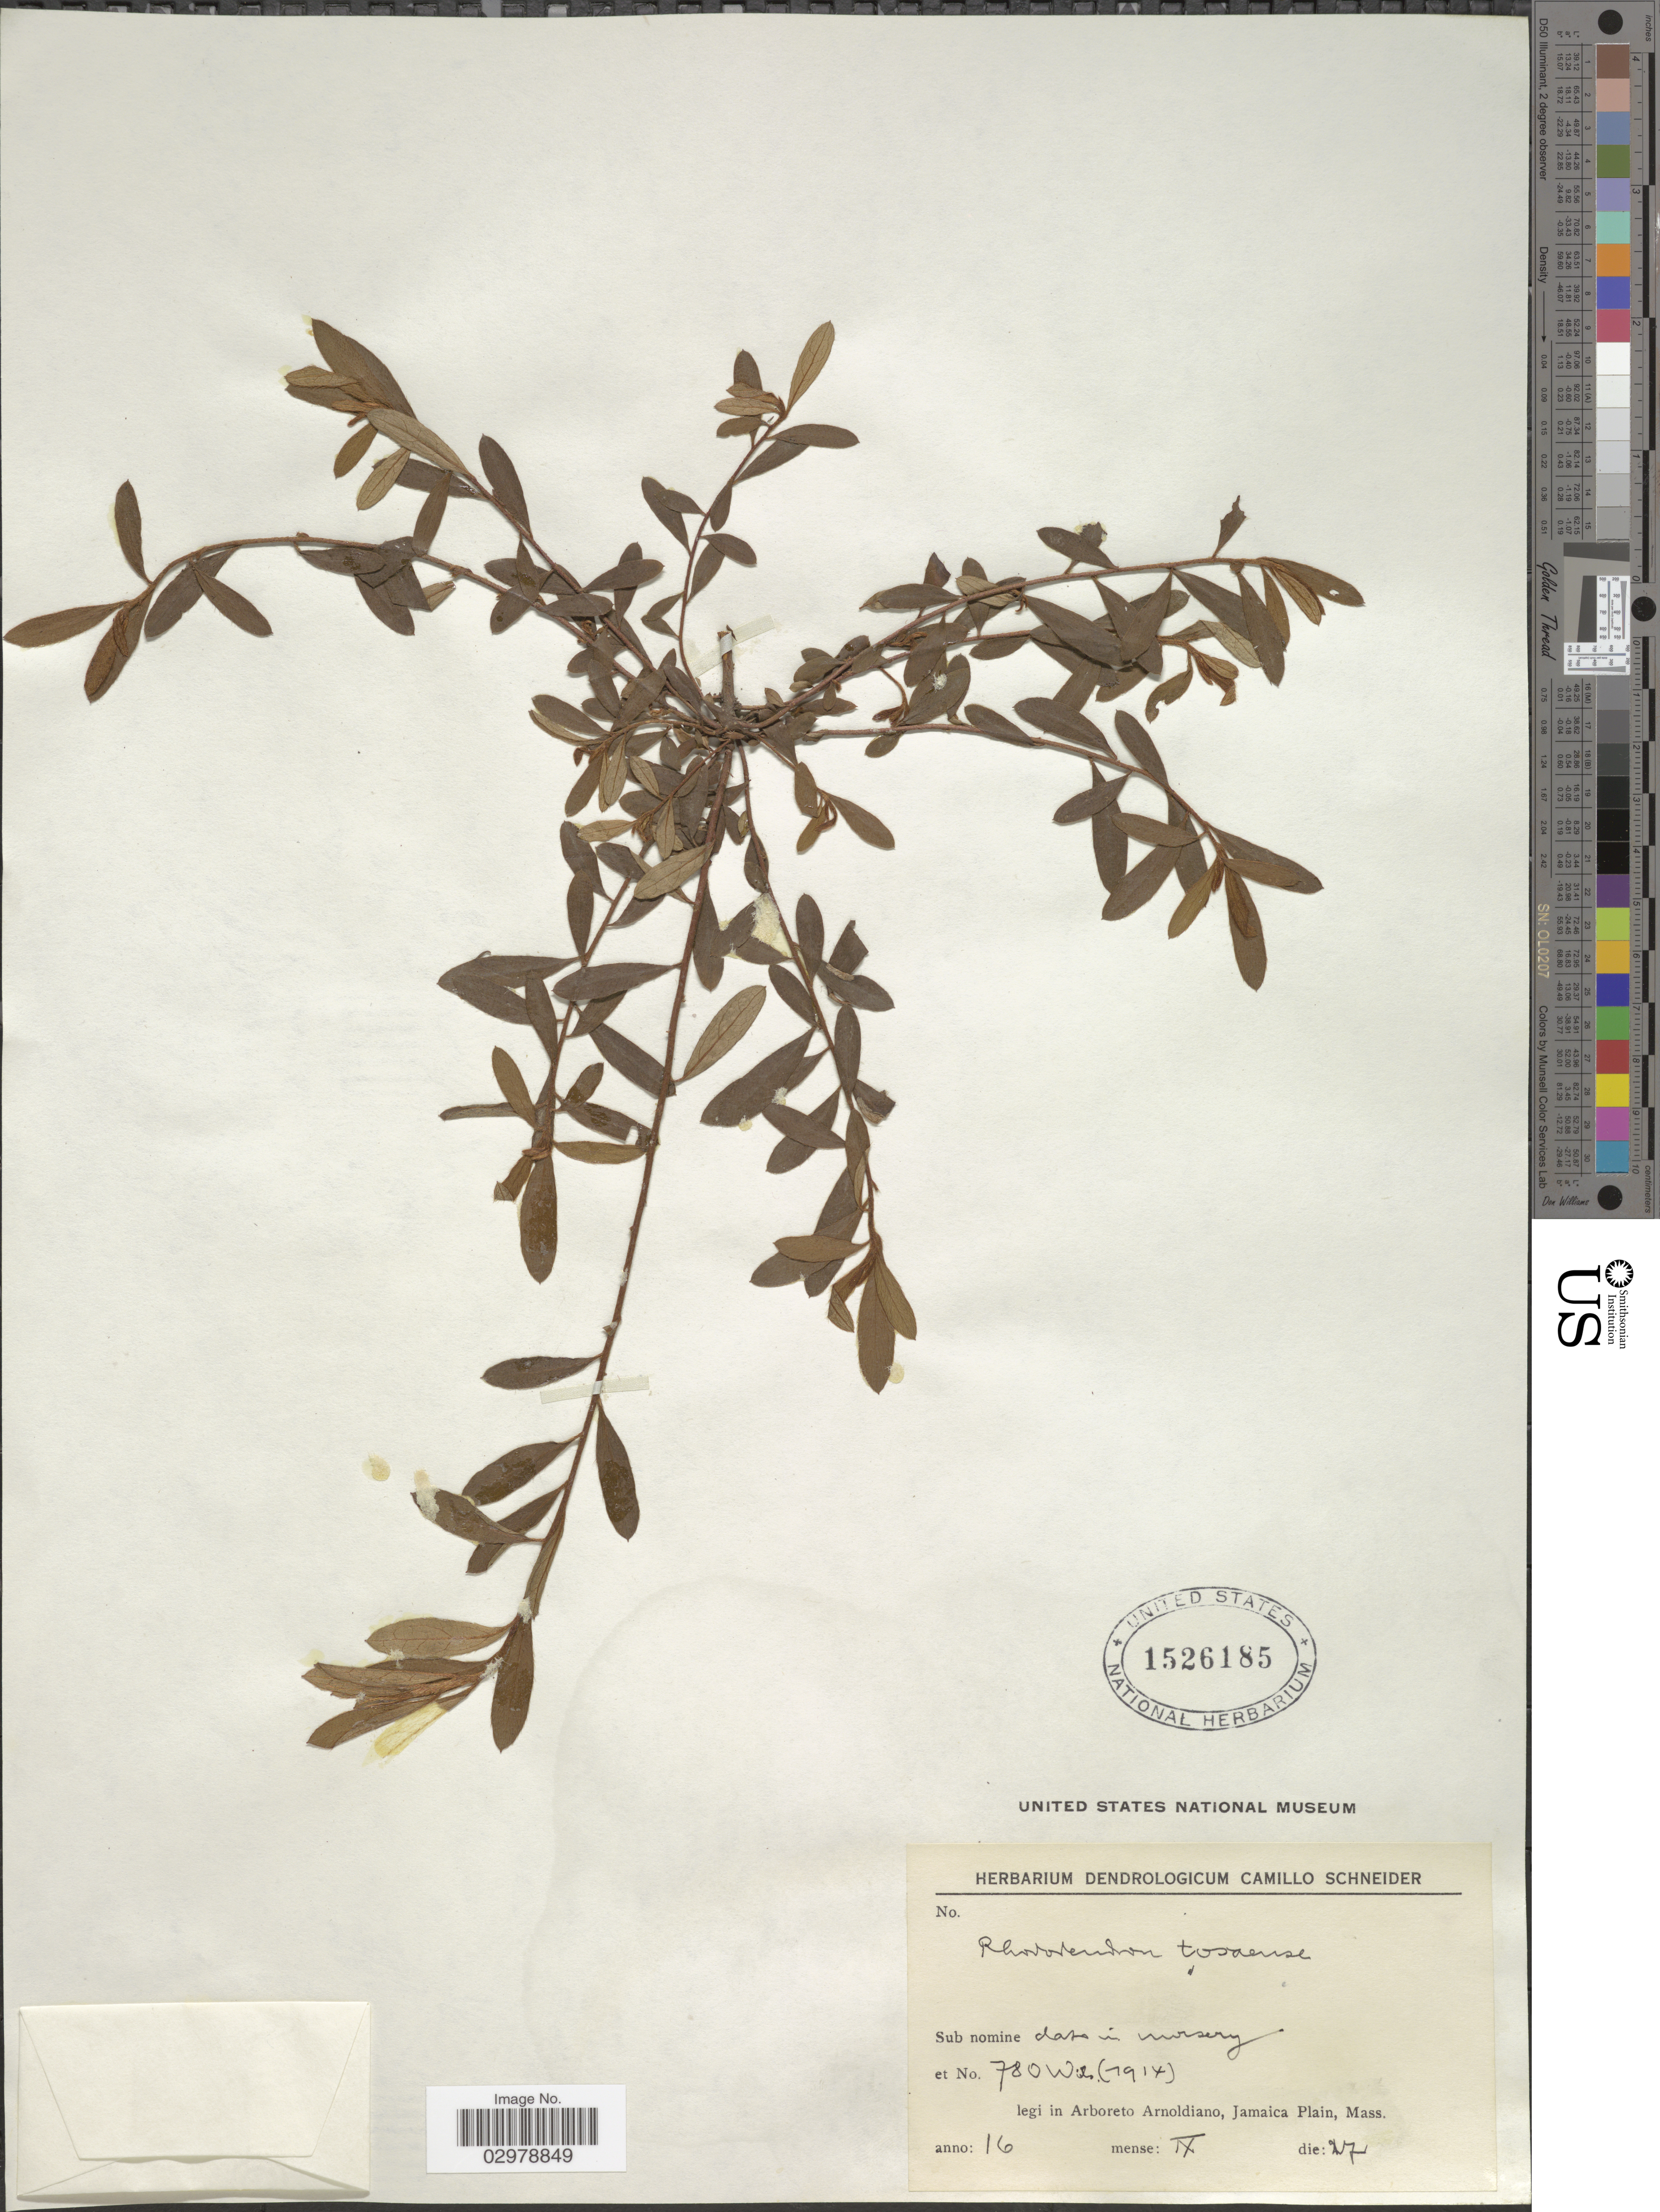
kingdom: Plantae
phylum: Tracheophyta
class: Magnoliopsida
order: Ericales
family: Ericaceae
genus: Rhododendron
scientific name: Rhododendron tosaense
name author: Makino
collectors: ex herb. Dendrologicum C. Schneider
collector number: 780Wils (79ix)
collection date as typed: Transcribed d/m/y: 27/9/16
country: United States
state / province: Massachusetts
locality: In dense Arboreto Arnoldiano, Jamaica Plain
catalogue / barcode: US 1526185